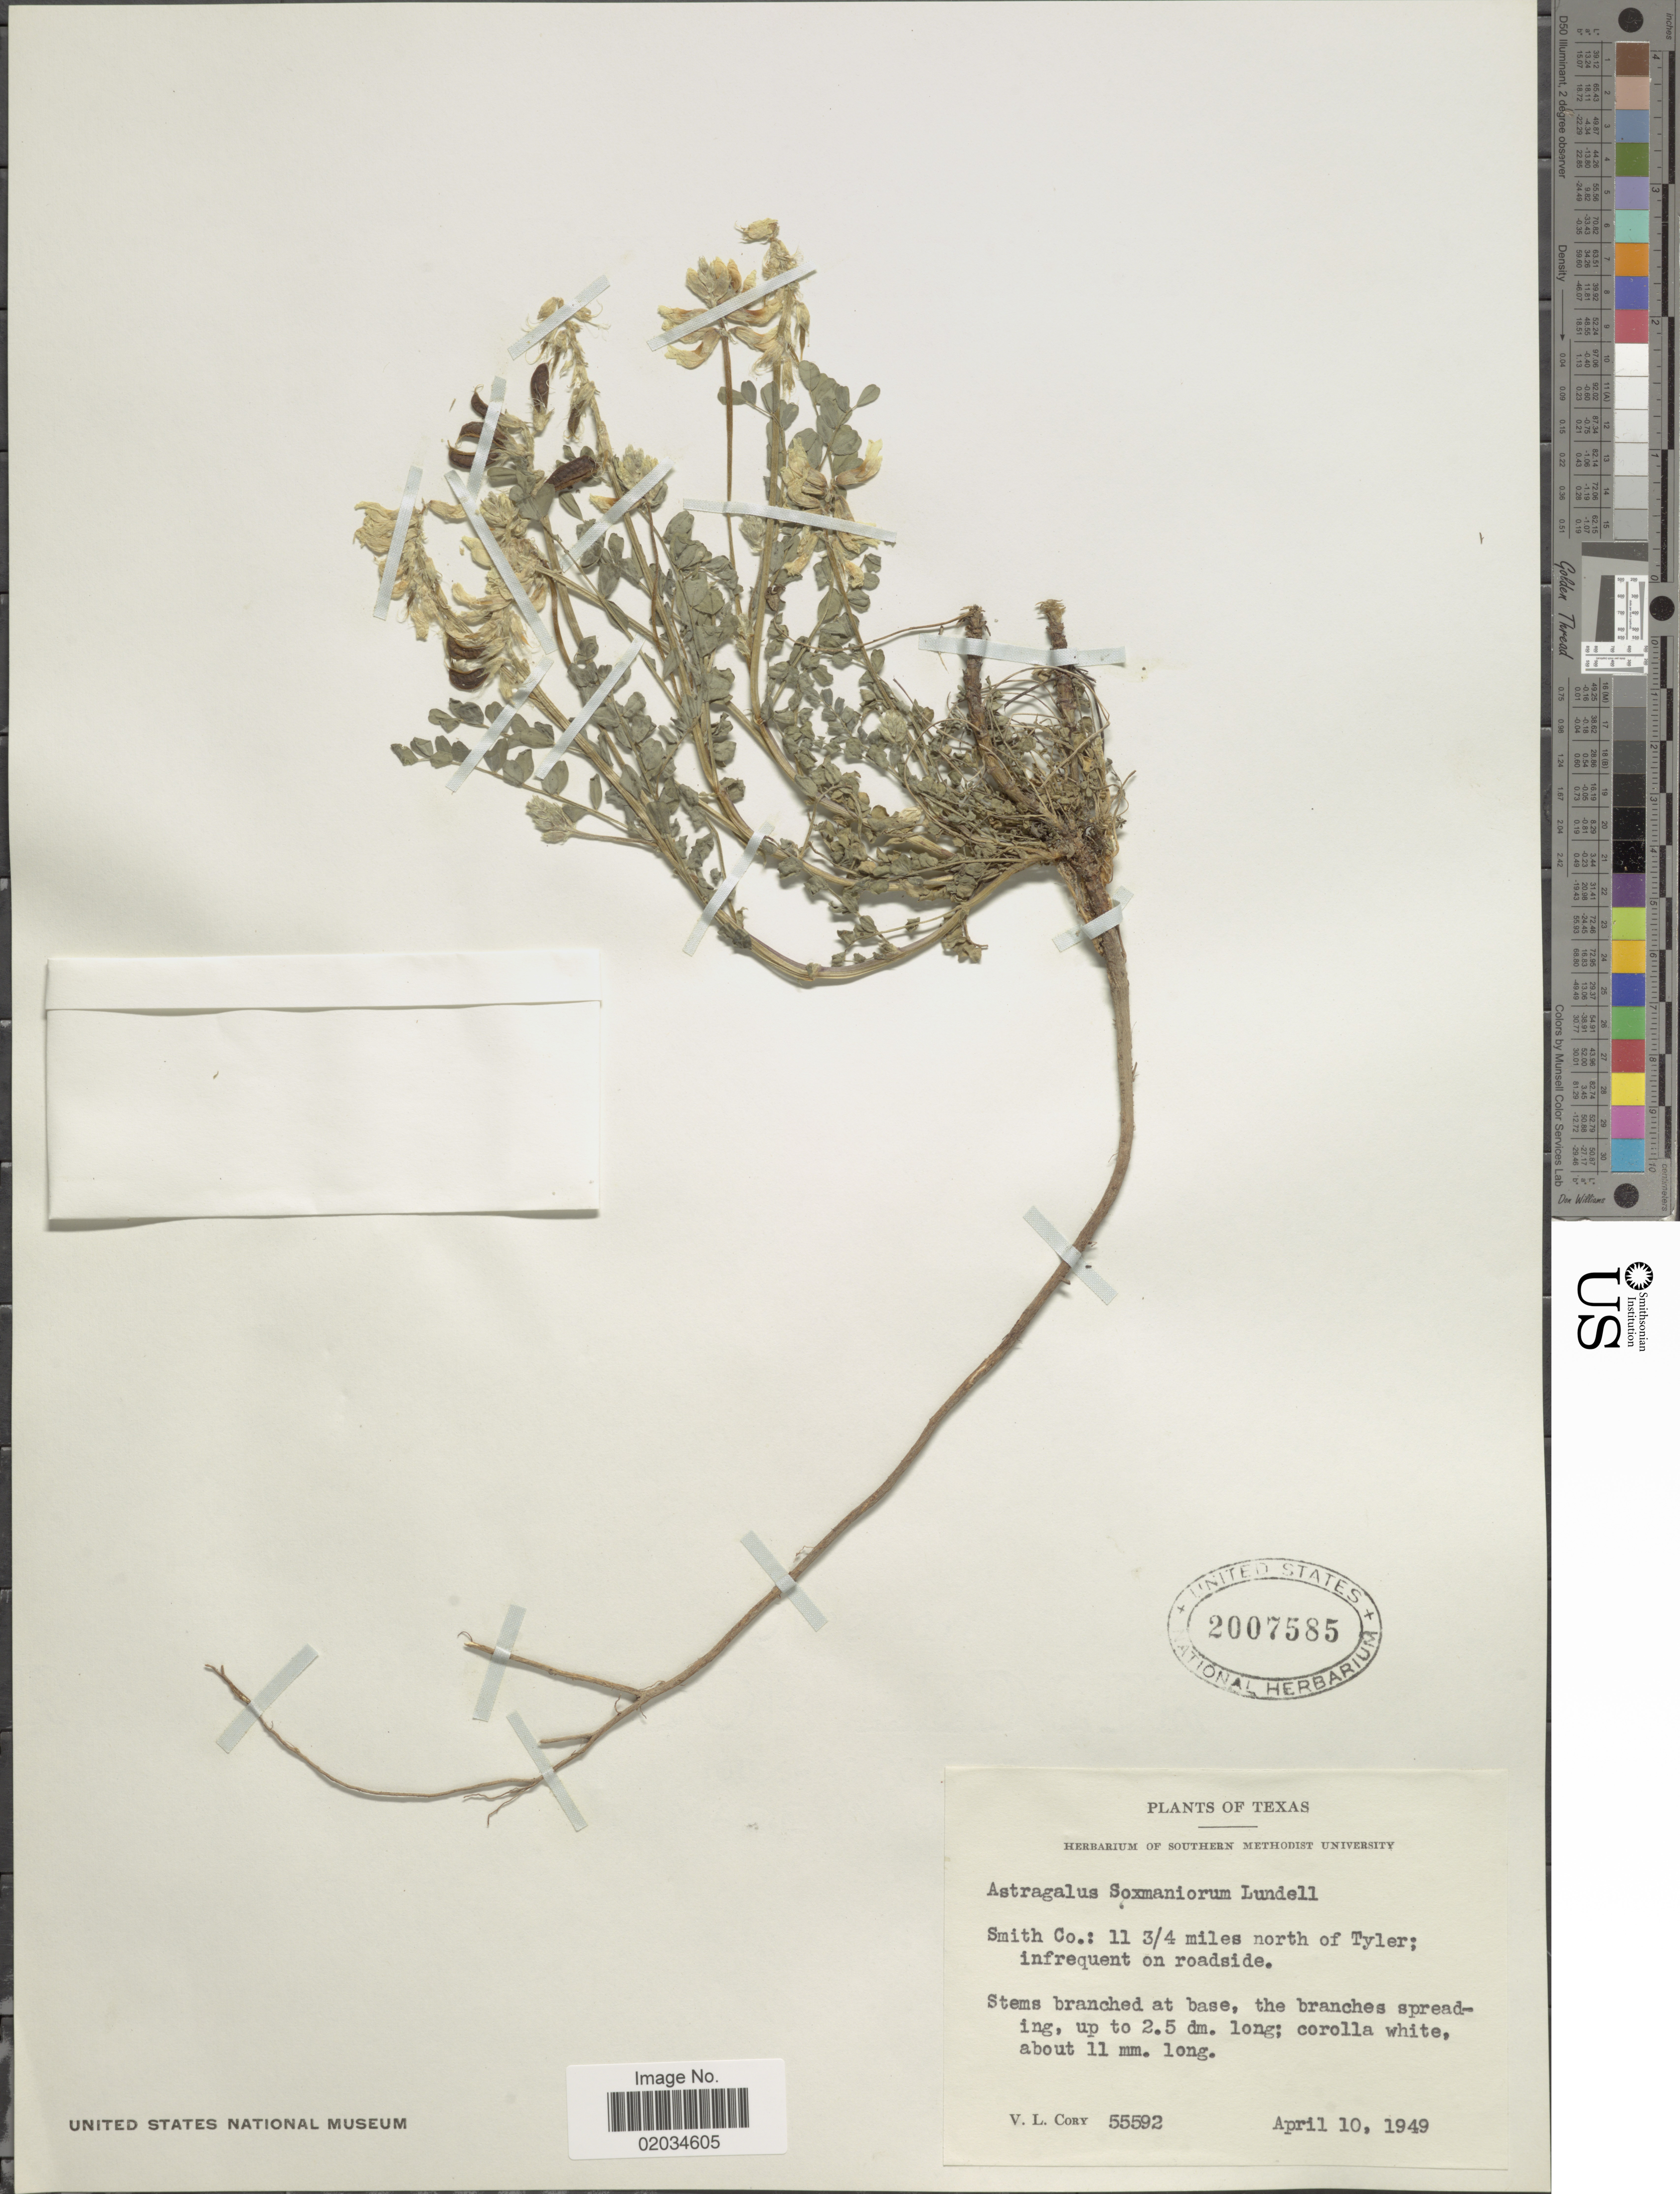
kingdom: Plantae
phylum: Tracheophyta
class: Magnoliopsida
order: Fabales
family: Fabaceae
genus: Astragalus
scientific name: Astragalus soxmaniorum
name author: Lundell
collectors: V. Cory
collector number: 55592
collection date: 1949-04-10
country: United States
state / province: Texas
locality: Smith Co.: 11 3/4 miles north of Tyler; infrequent on roadside.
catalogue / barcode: US 2007585